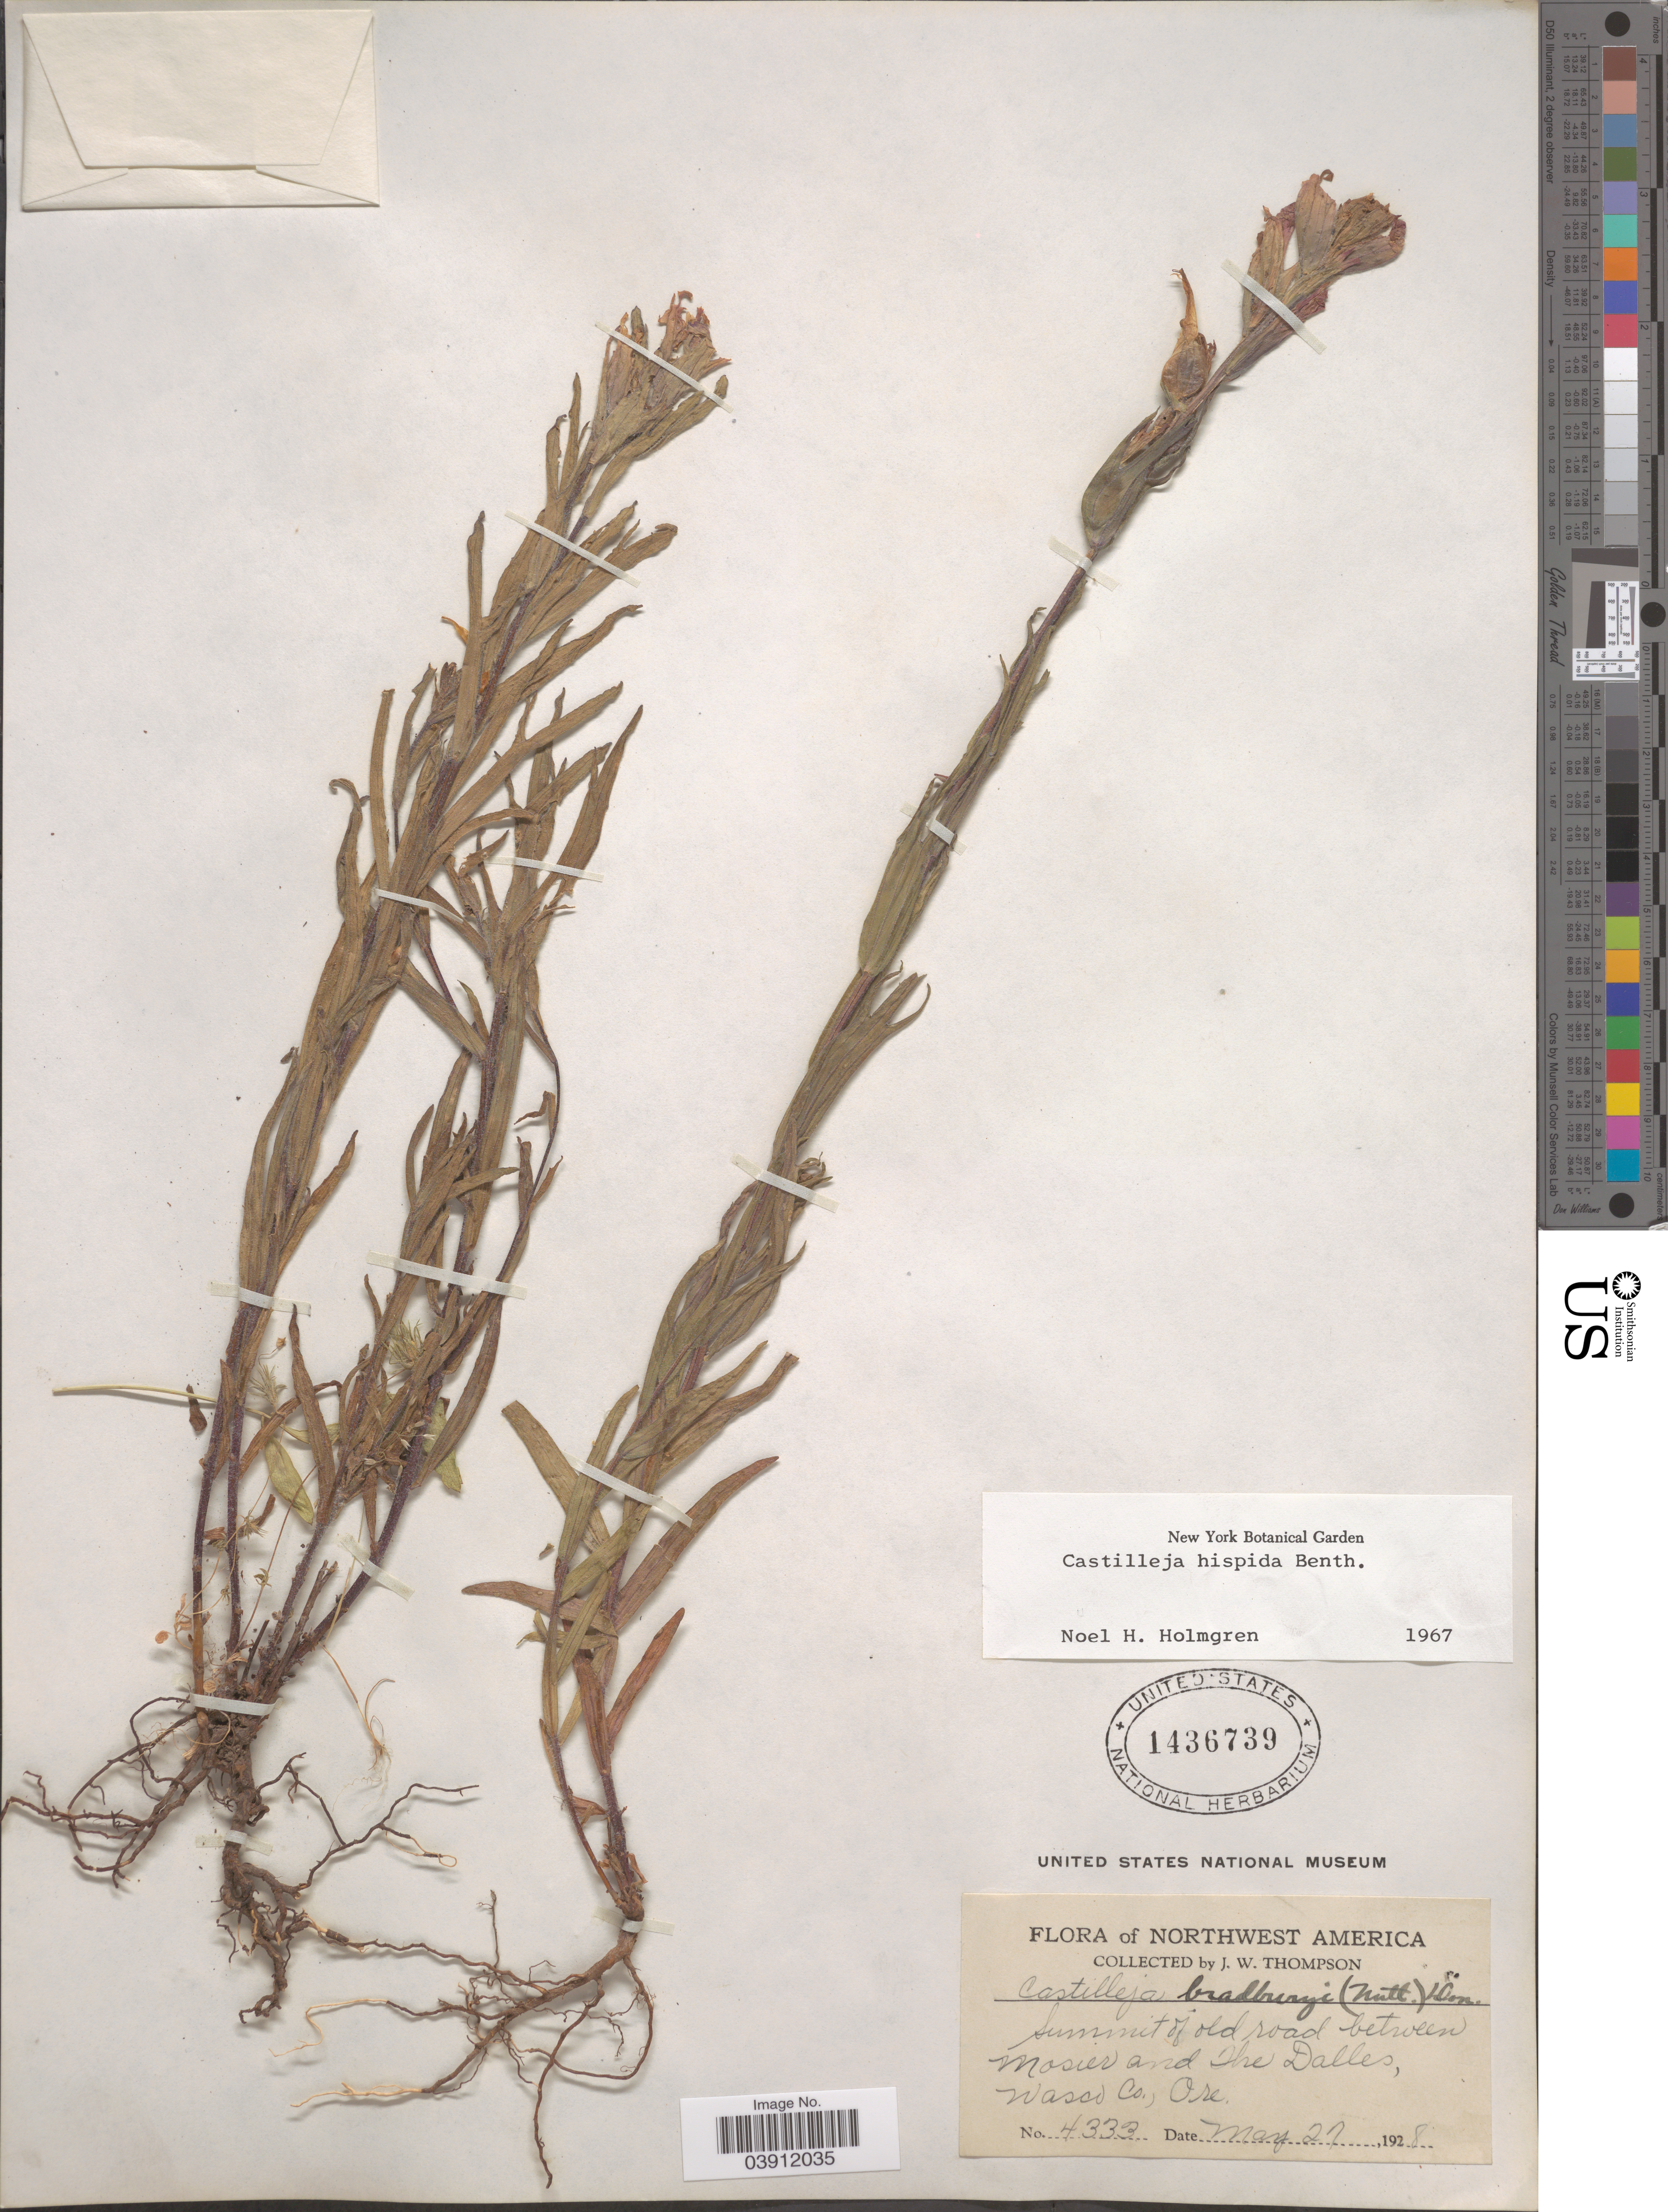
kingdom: Plantae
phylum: Tracheophyta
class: Magnoliopsida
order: Lamiales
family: Orobanchaceae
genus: Castilleja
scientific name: Castilleja hispida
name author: Benth. ex Hook.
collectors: J. Thompson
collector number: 4333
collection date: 1928-05-27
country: United States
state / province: Oregon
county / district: Wasco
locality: Northwest America. Summit of old road between Mosier and The Dalles, Wasco Co.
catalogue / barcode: US 1436739